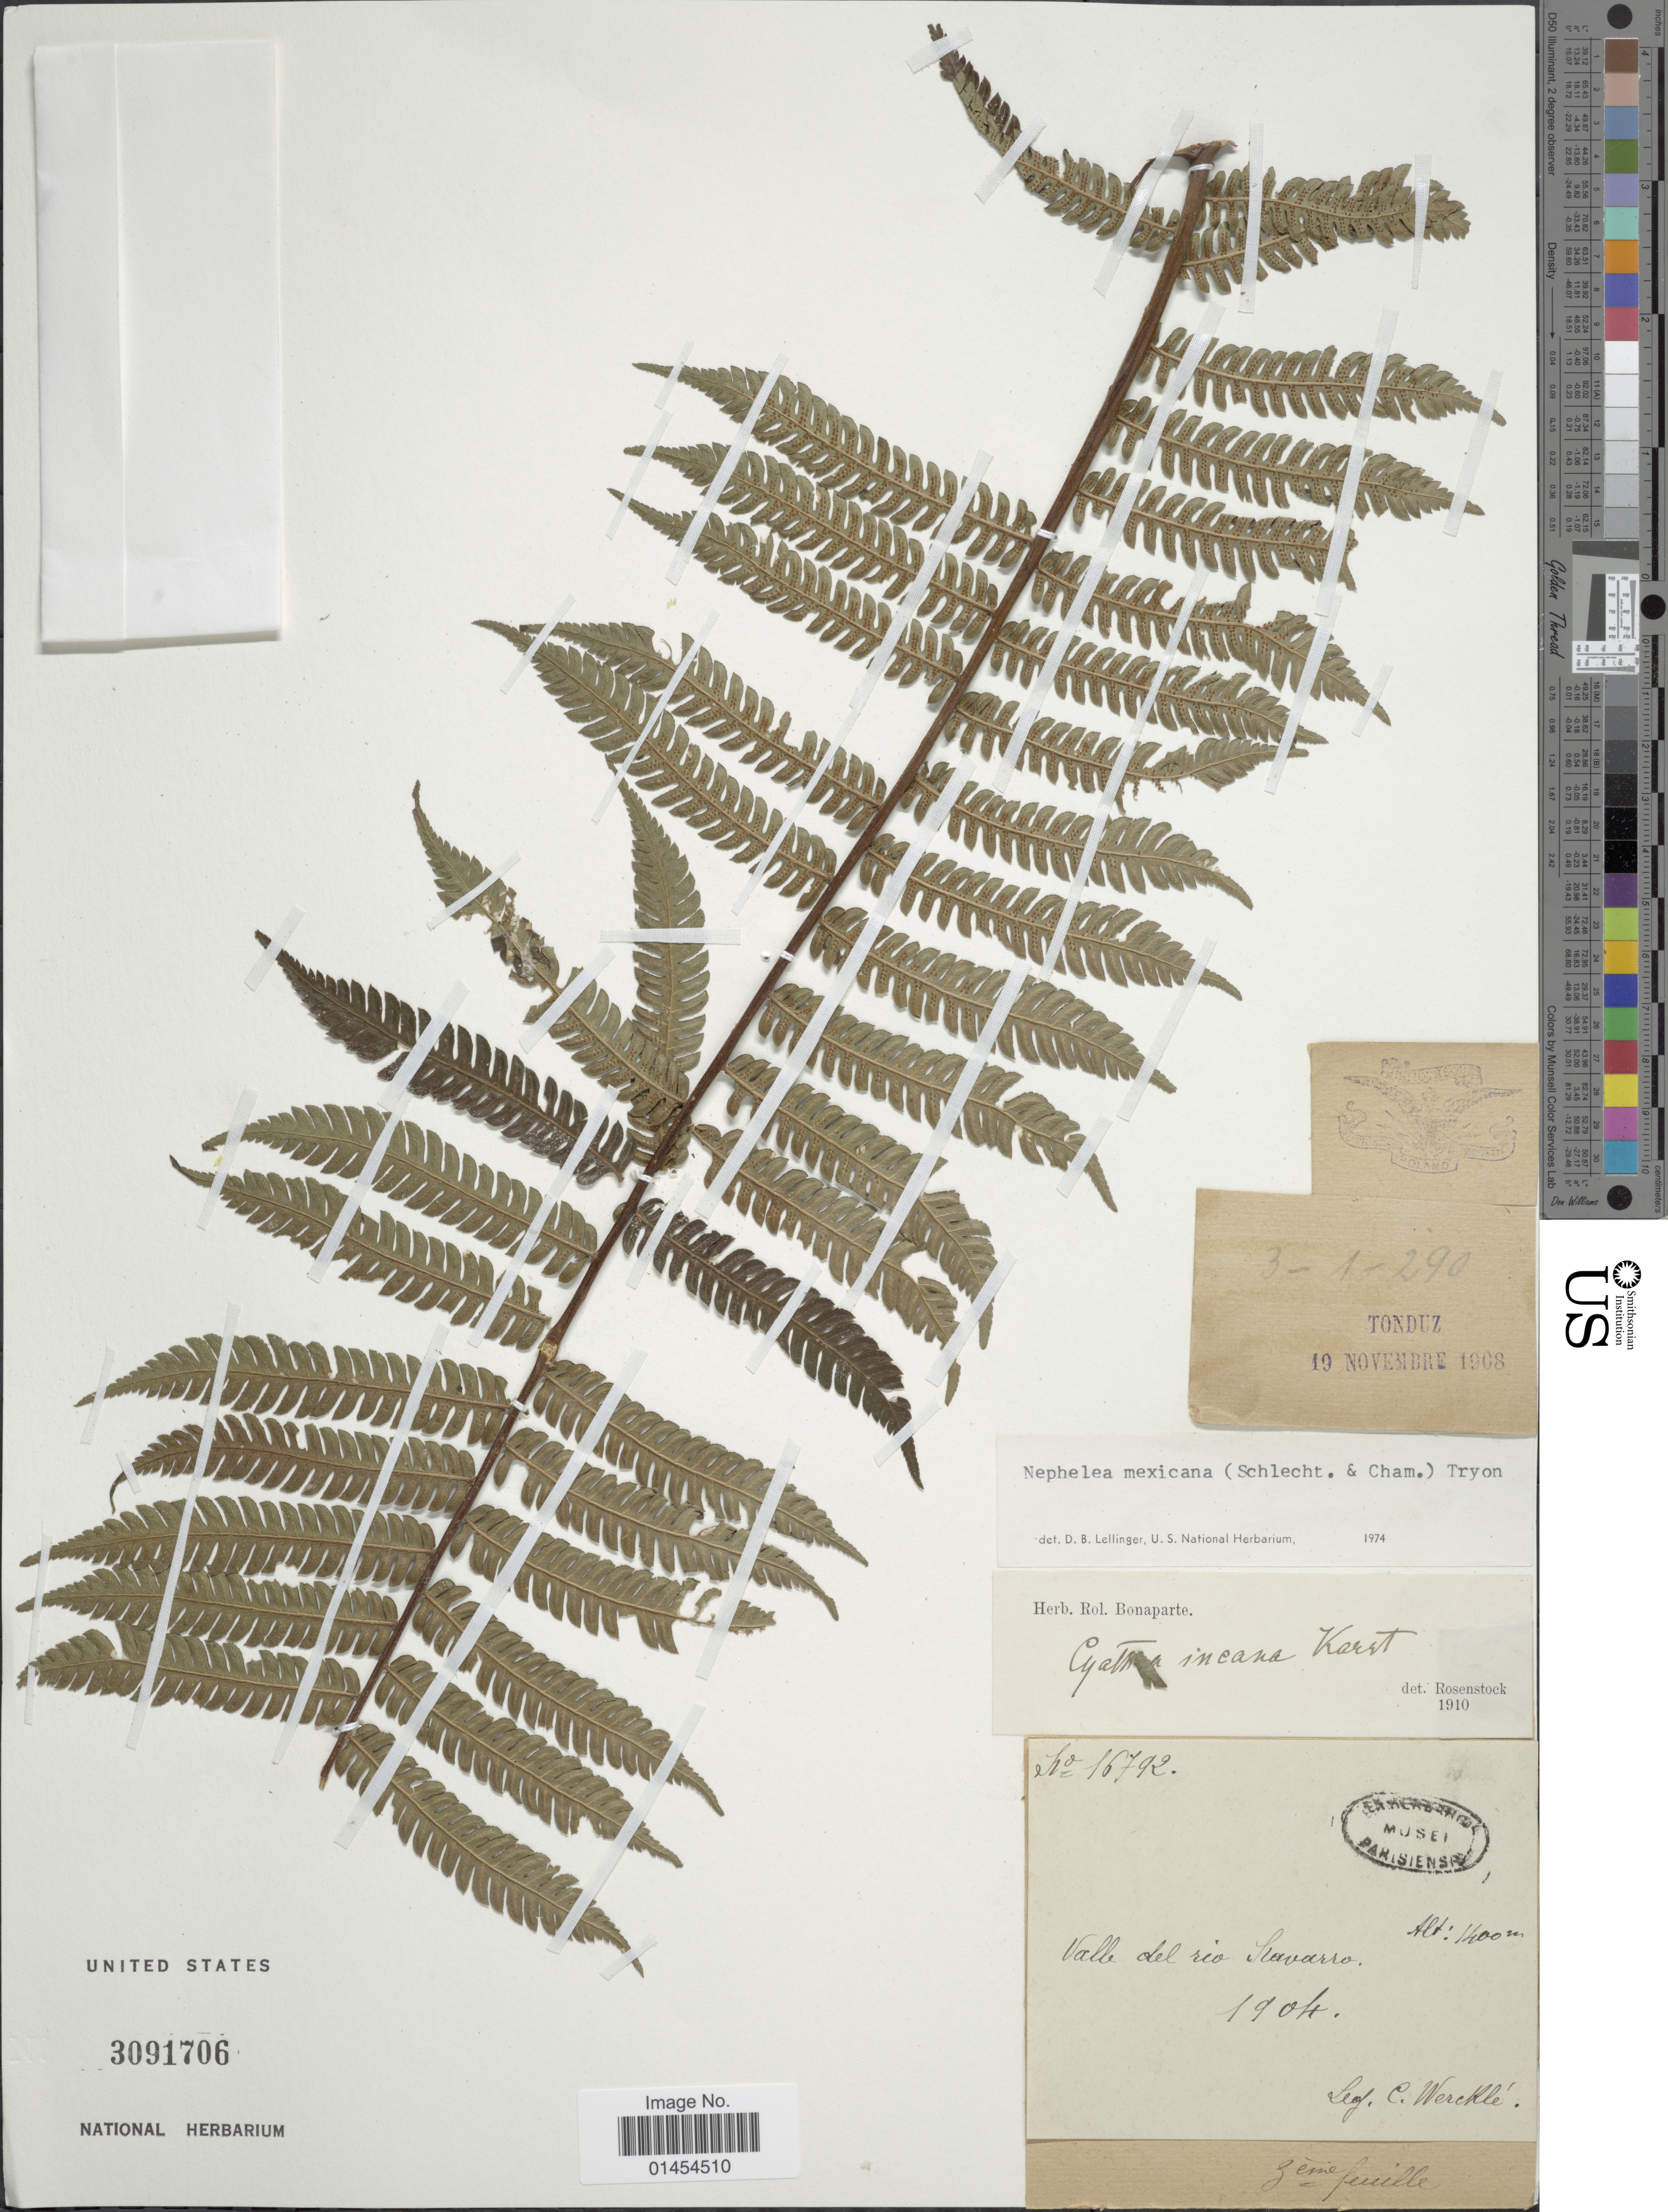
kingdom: Plantae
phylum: Tracheophyta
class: Polypodiopsida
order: Cyatheales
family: Cyatheaceae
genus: Alsophila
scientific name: Alsophila firma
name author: (Baker) D.S. Conant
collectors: C. Wercklé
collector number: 16792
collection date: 1904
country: Costa Rica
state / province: Cartago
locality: Valle del Río Navarro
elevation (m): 1400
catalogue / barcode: US 3091706